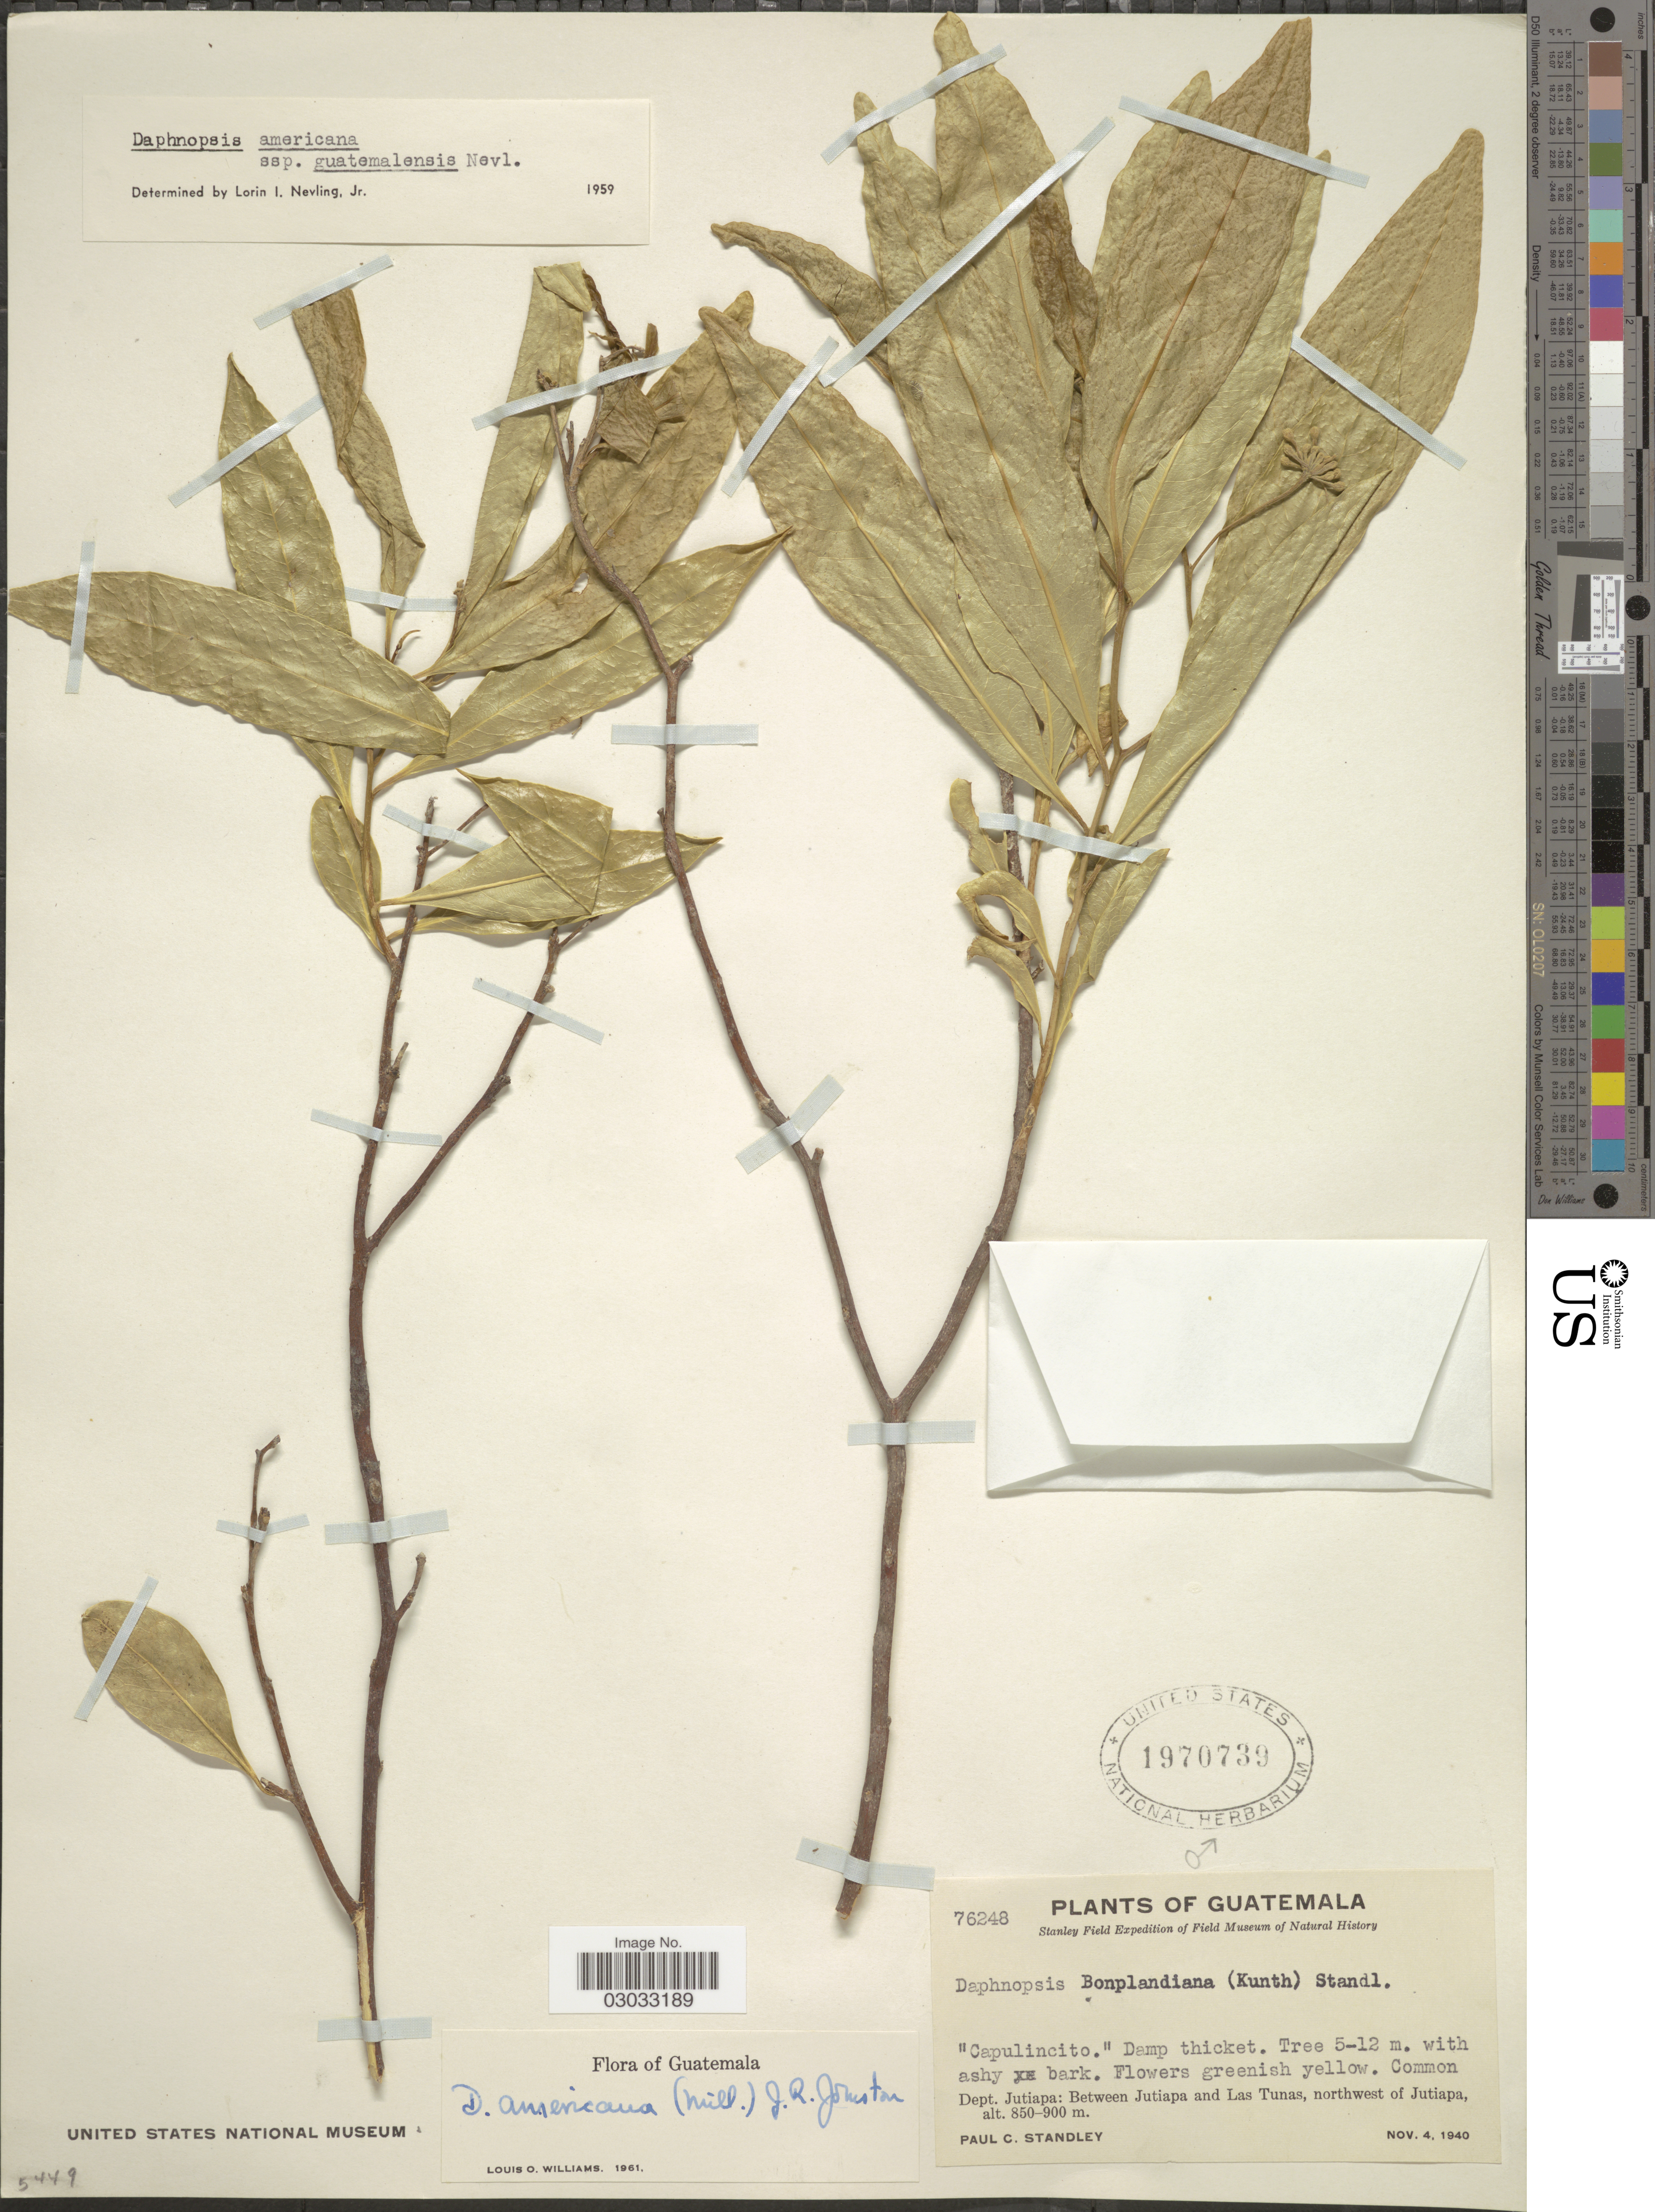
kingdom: Plantae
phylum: Tracheophyta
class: Magnoliopsida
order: Malvales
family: Thymelaeaceae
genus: Daphnopsis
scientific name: Daphnopsis americana subsp. guatemalensis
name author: Nevling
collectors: P. C. Standley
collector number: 76248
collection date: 1940-11-04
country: Guatemala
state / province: Jutiapa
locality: Dept. Jutiapa: Between Jutiapa and Las Tunas, northwest of Jutiapa.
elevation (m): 850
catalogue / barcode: US 1970739